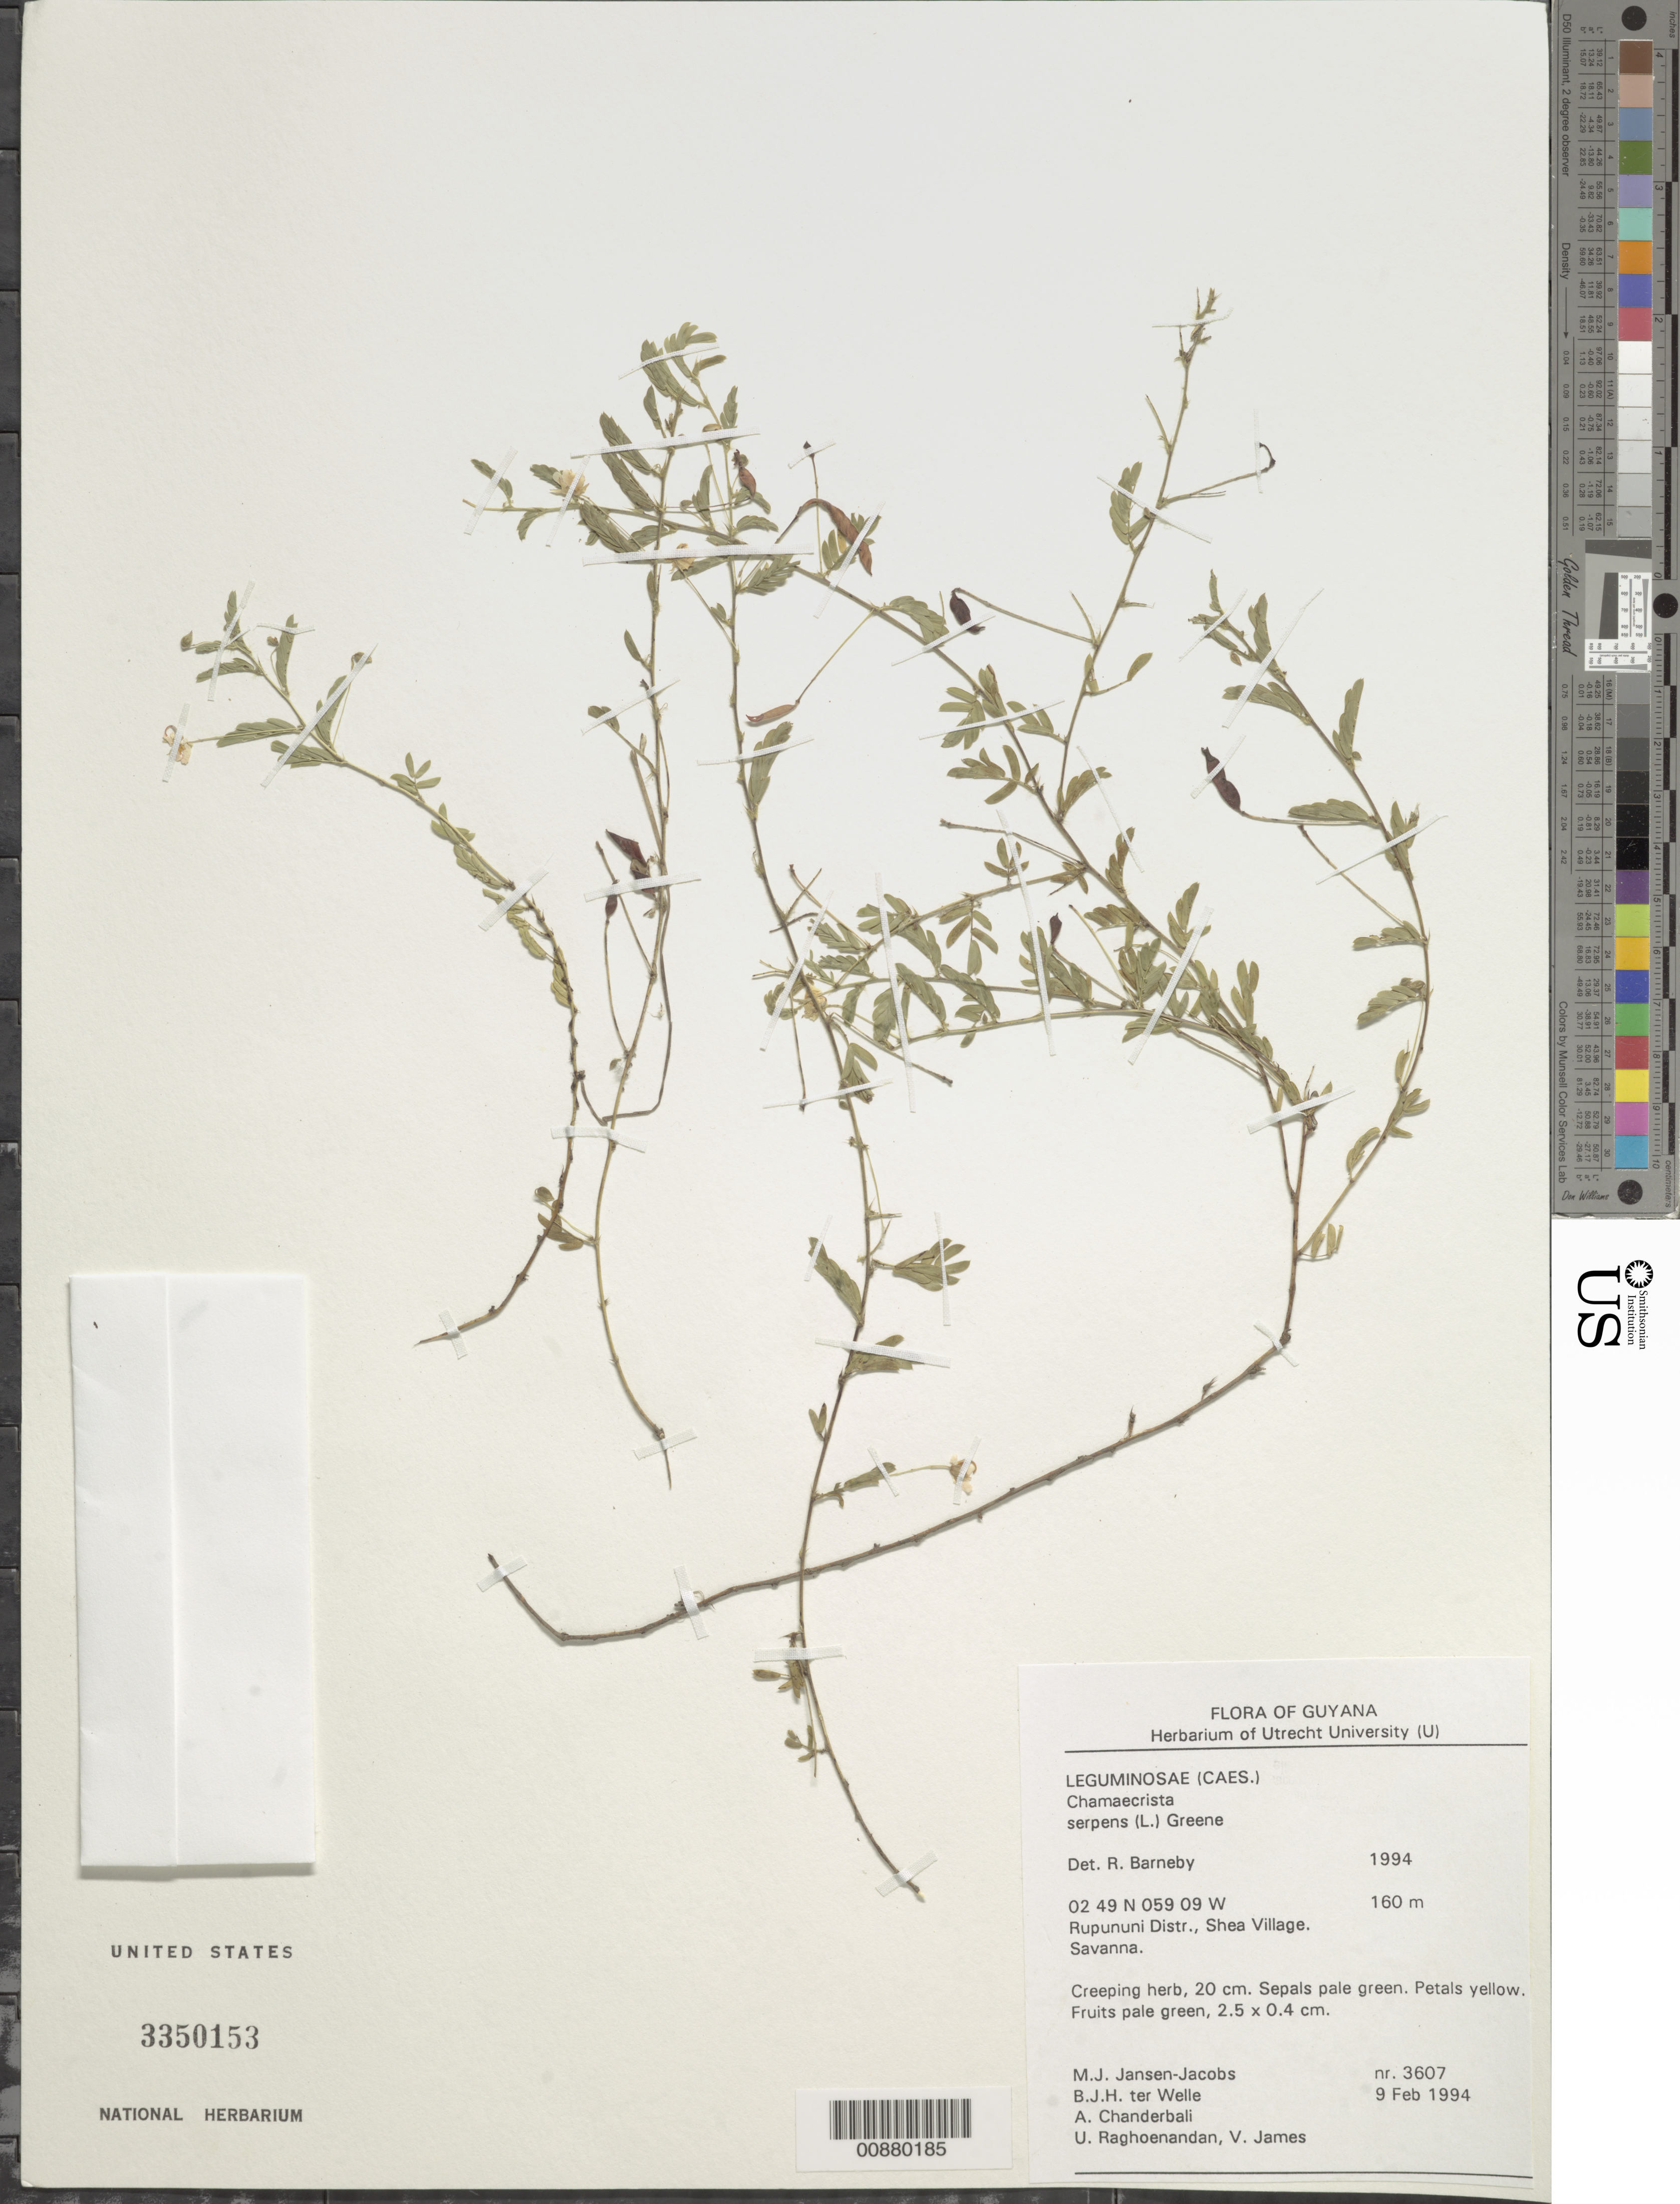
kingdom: Plantae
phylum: Tracheophyta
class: Magnoliopsida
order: Fabales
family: Fabaceae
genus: Chamaecrista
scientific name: Chamaecrista serpens var. serpens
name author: (L.) Greene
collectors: M. J. Jansen-Jacobs, B. Welle, A. S. Chanderbali, U. Raghoenandan & V. James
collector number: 3607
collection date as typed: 9-Feb-94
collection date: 1994-02-09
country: Guyana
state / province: U. Takutu-U. Essequibo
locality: Shea Village, Rupununi Dist.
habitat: Savanna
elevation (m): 160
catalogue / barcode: US 3350153